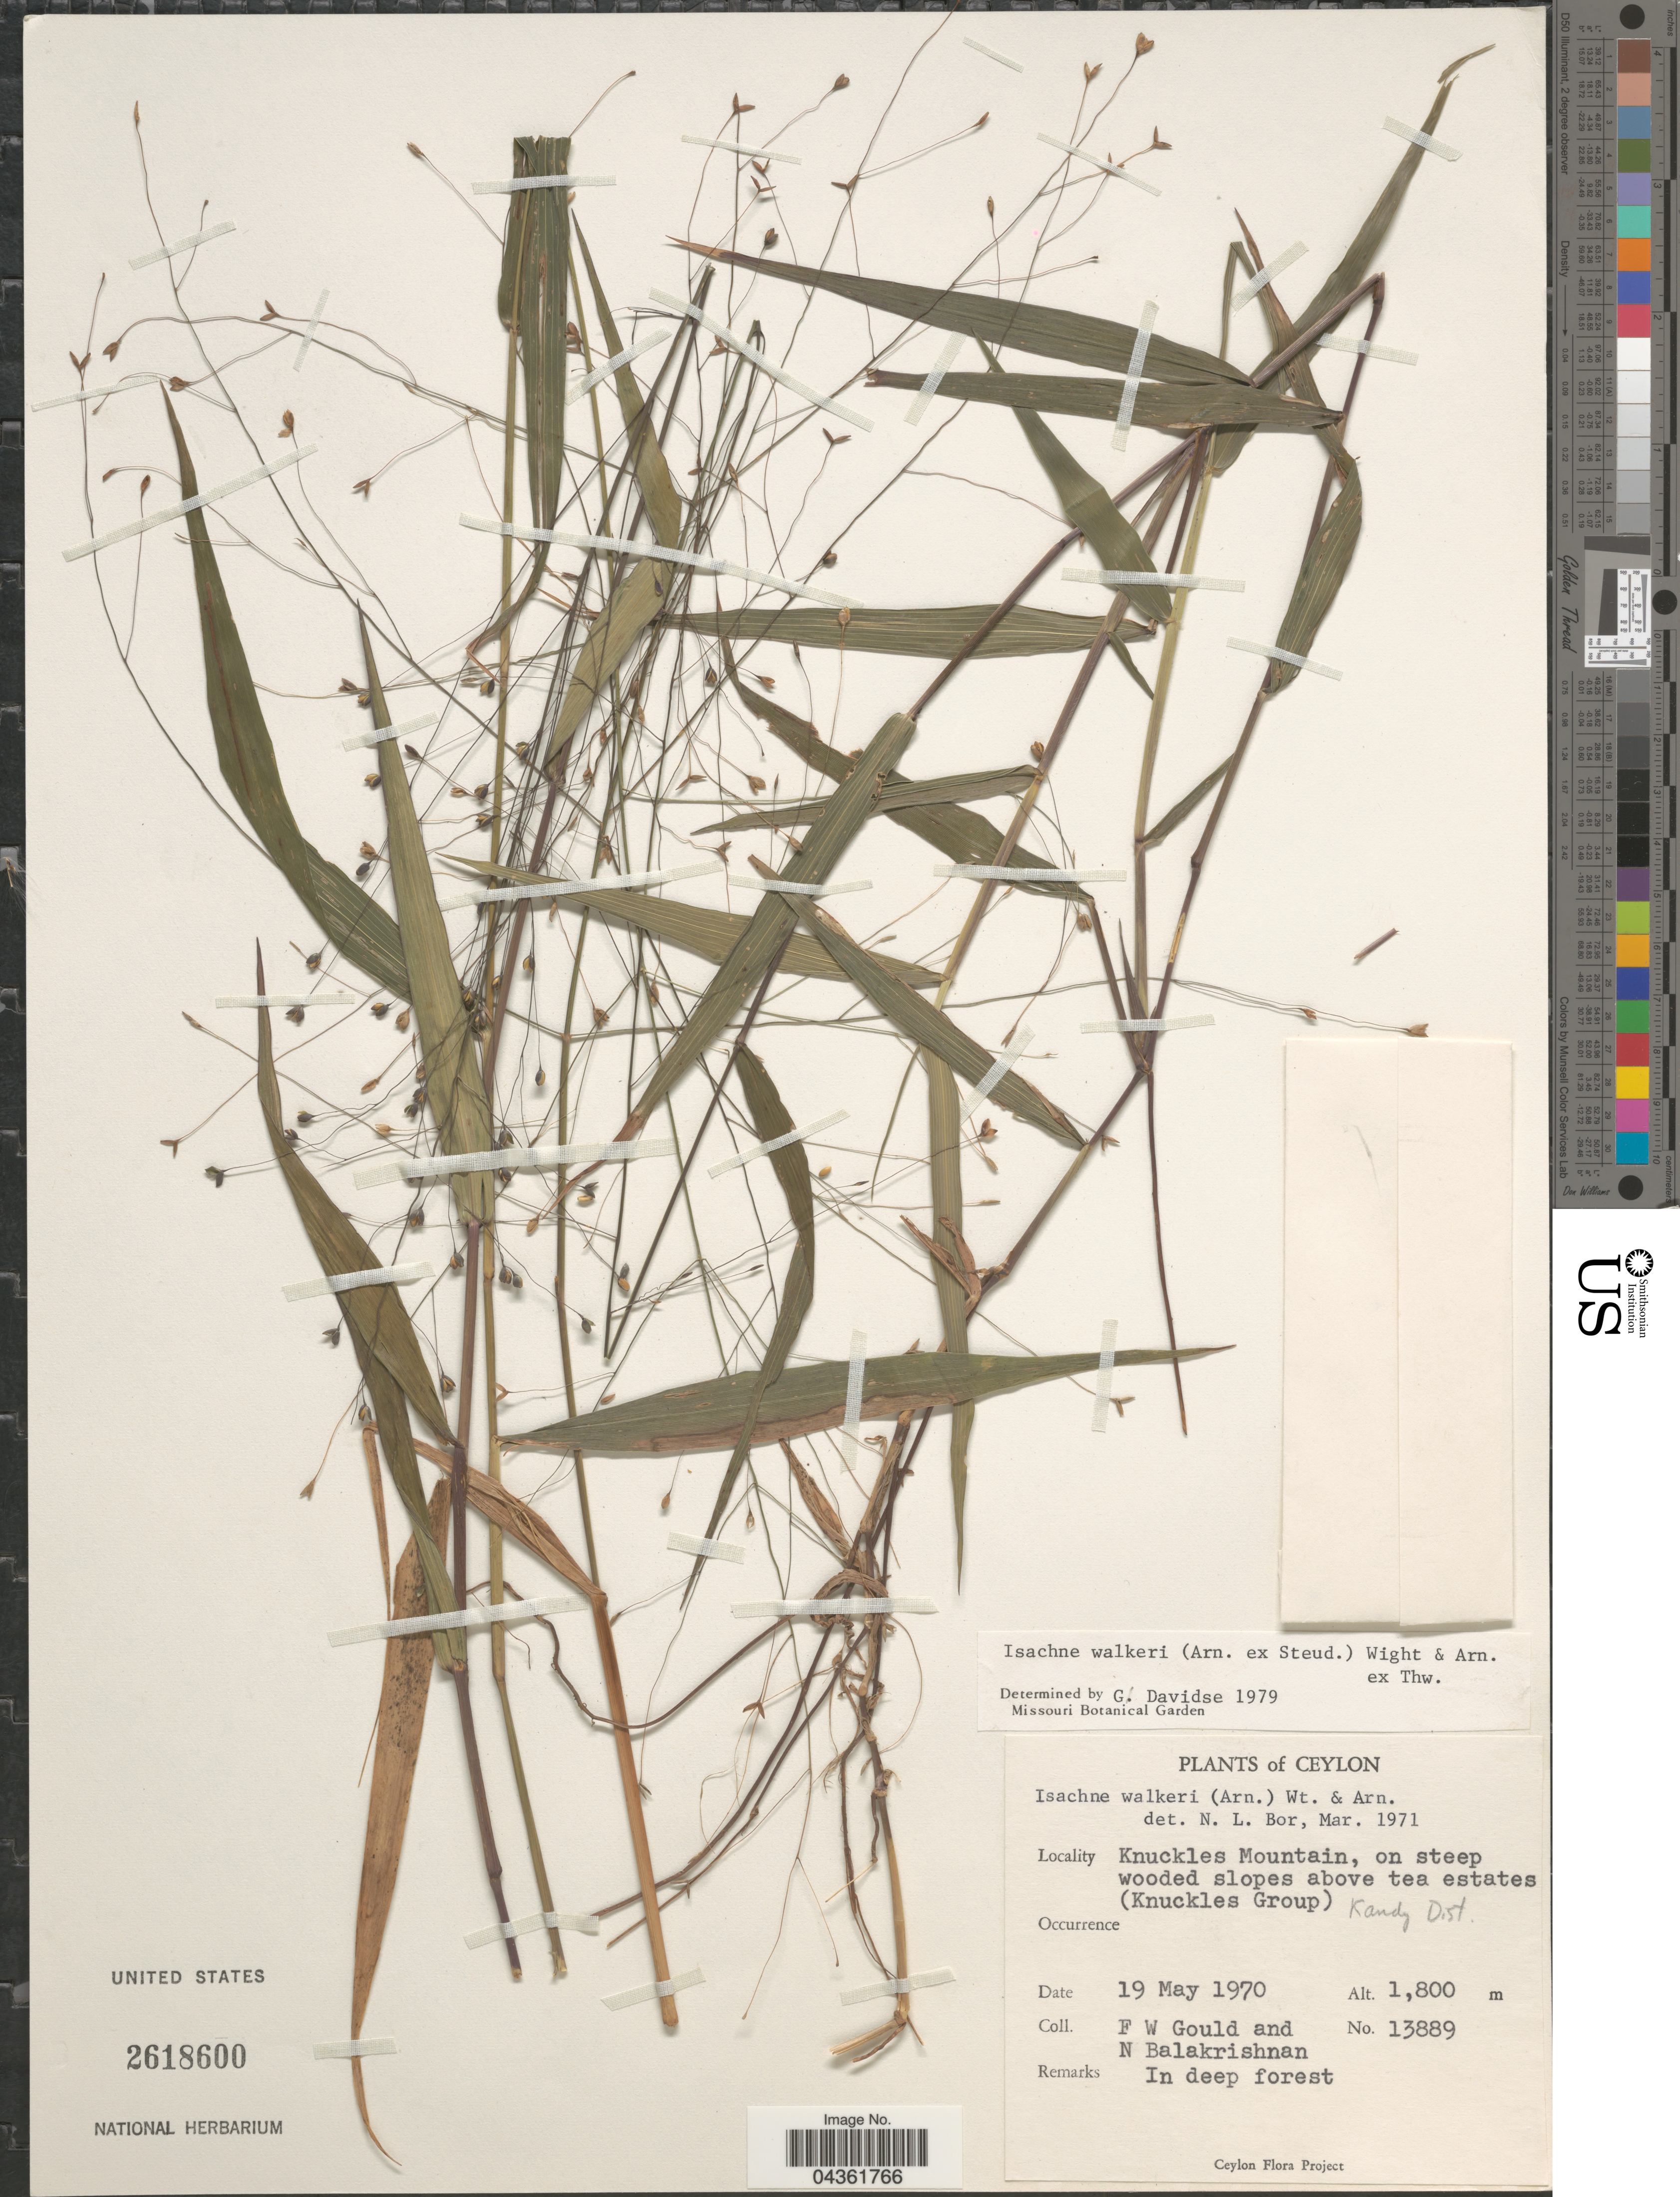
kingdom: Plantae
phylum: Tracheophyta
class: Liliopsida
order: Poales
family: Poaceae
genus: Isachne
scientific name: Isachne walkeri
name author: (Arn. ex Steud.) Wight & Arn. ex Hook. f.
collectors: F. W. Gould & N. Balakrishnan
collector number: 13889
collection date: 1970-05-19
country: Sri Lanka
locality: Ceylon. Knuckles Mountain, on steep wooded slopes above tea estates (Knuckles Group) Kandy Dist.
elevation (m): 1800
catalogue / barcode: US 2618600